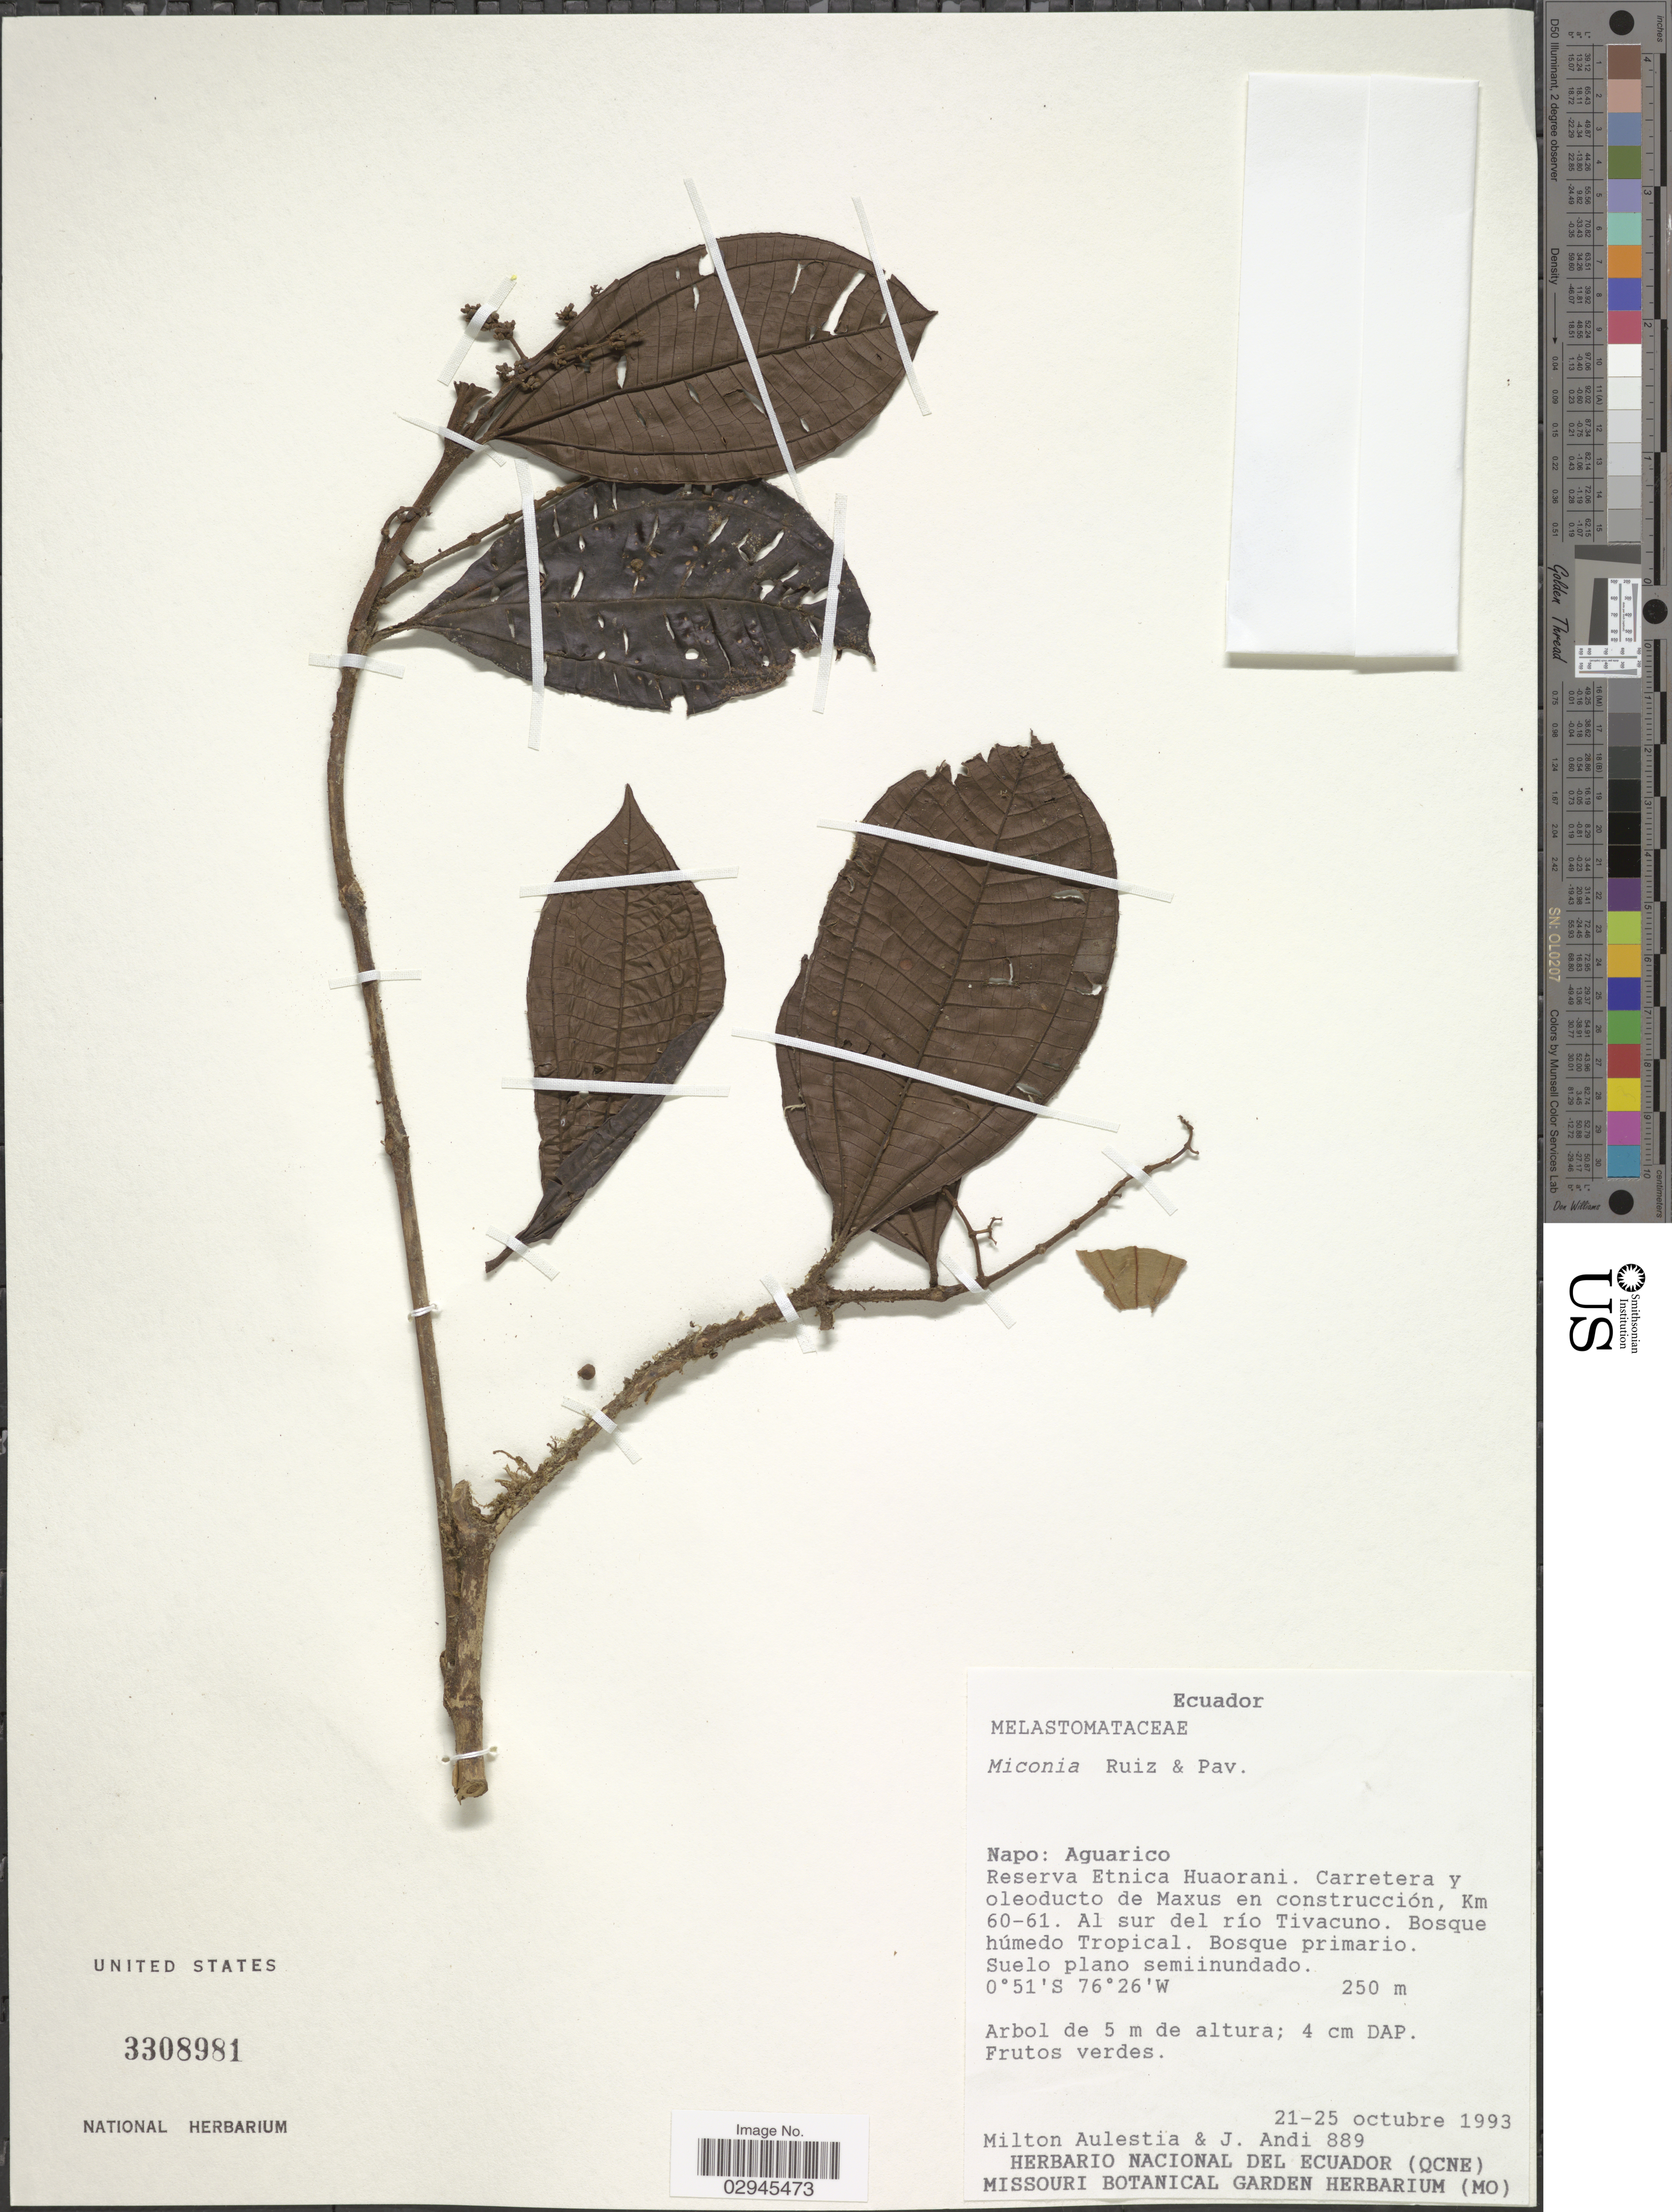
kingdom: Plantae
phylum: Tracheophyta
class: Magnoliopsida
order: Myrtales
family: Melastomataceae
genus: Miconia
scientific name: Miconia sp.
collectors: M. Aulestia & J. Andi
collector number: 889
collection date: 1993-10-21/1993-10-25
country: Ecuador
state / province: Napo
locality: Aguarico. Reserva Etnica Huaorani. Carretera y oleoducto de Maxus en construcción, Km 60-61. Al sur del río Tivacuno. Bosque húmedo Tropical.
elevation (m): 250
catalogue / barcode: US 3308981